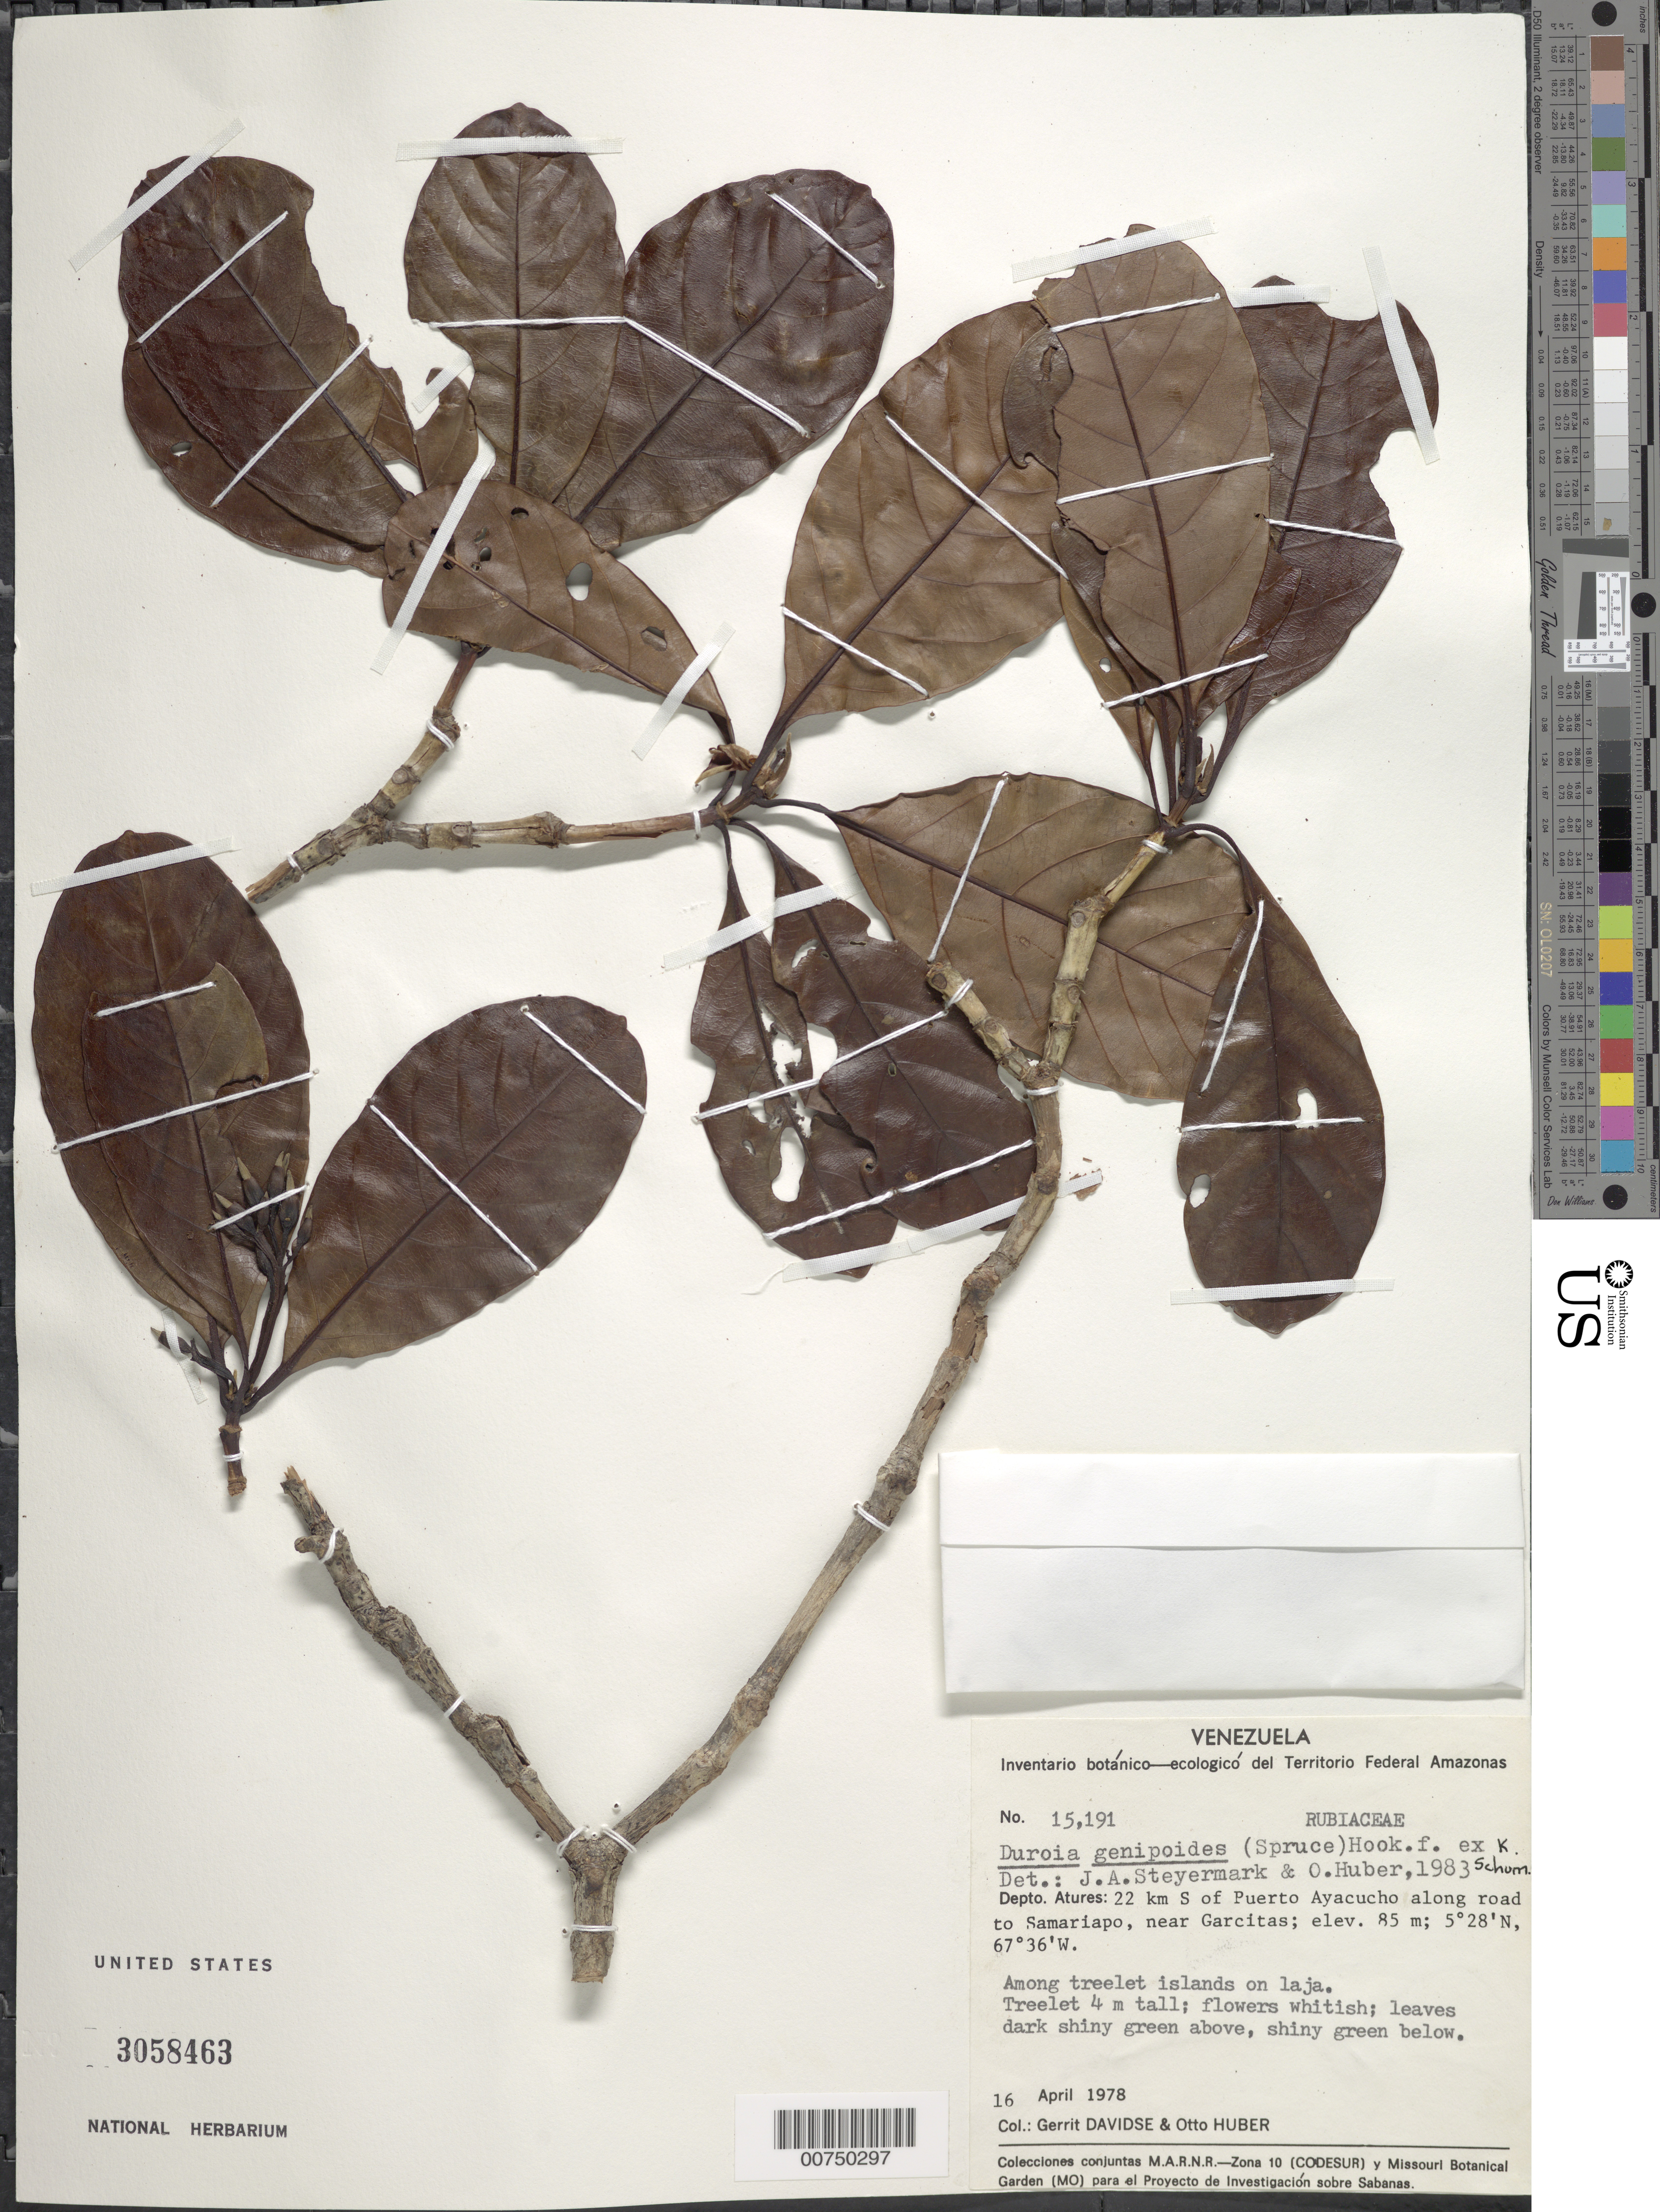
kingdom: Plantae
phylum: Tracheophyta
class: Magnoliopsida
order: Gentianales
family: Rubiaceae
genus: Duroia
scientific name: Duroia genipoides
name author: Hook. f. ex K. Schum.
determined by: Steyermark, J. A.; Huber, O.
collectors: G. Davidse & O. Huber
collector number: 15191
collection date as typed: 16-Apr-78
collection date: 1978-04-16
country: Venezuela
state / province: Amazonas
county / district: Atures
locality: Puerto Ayacucho, 22 km S of along road to Samariapo, near Garcitas, Río Orinoco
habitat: Among treelet islands on laja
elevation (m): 85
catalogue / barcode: US 3058463